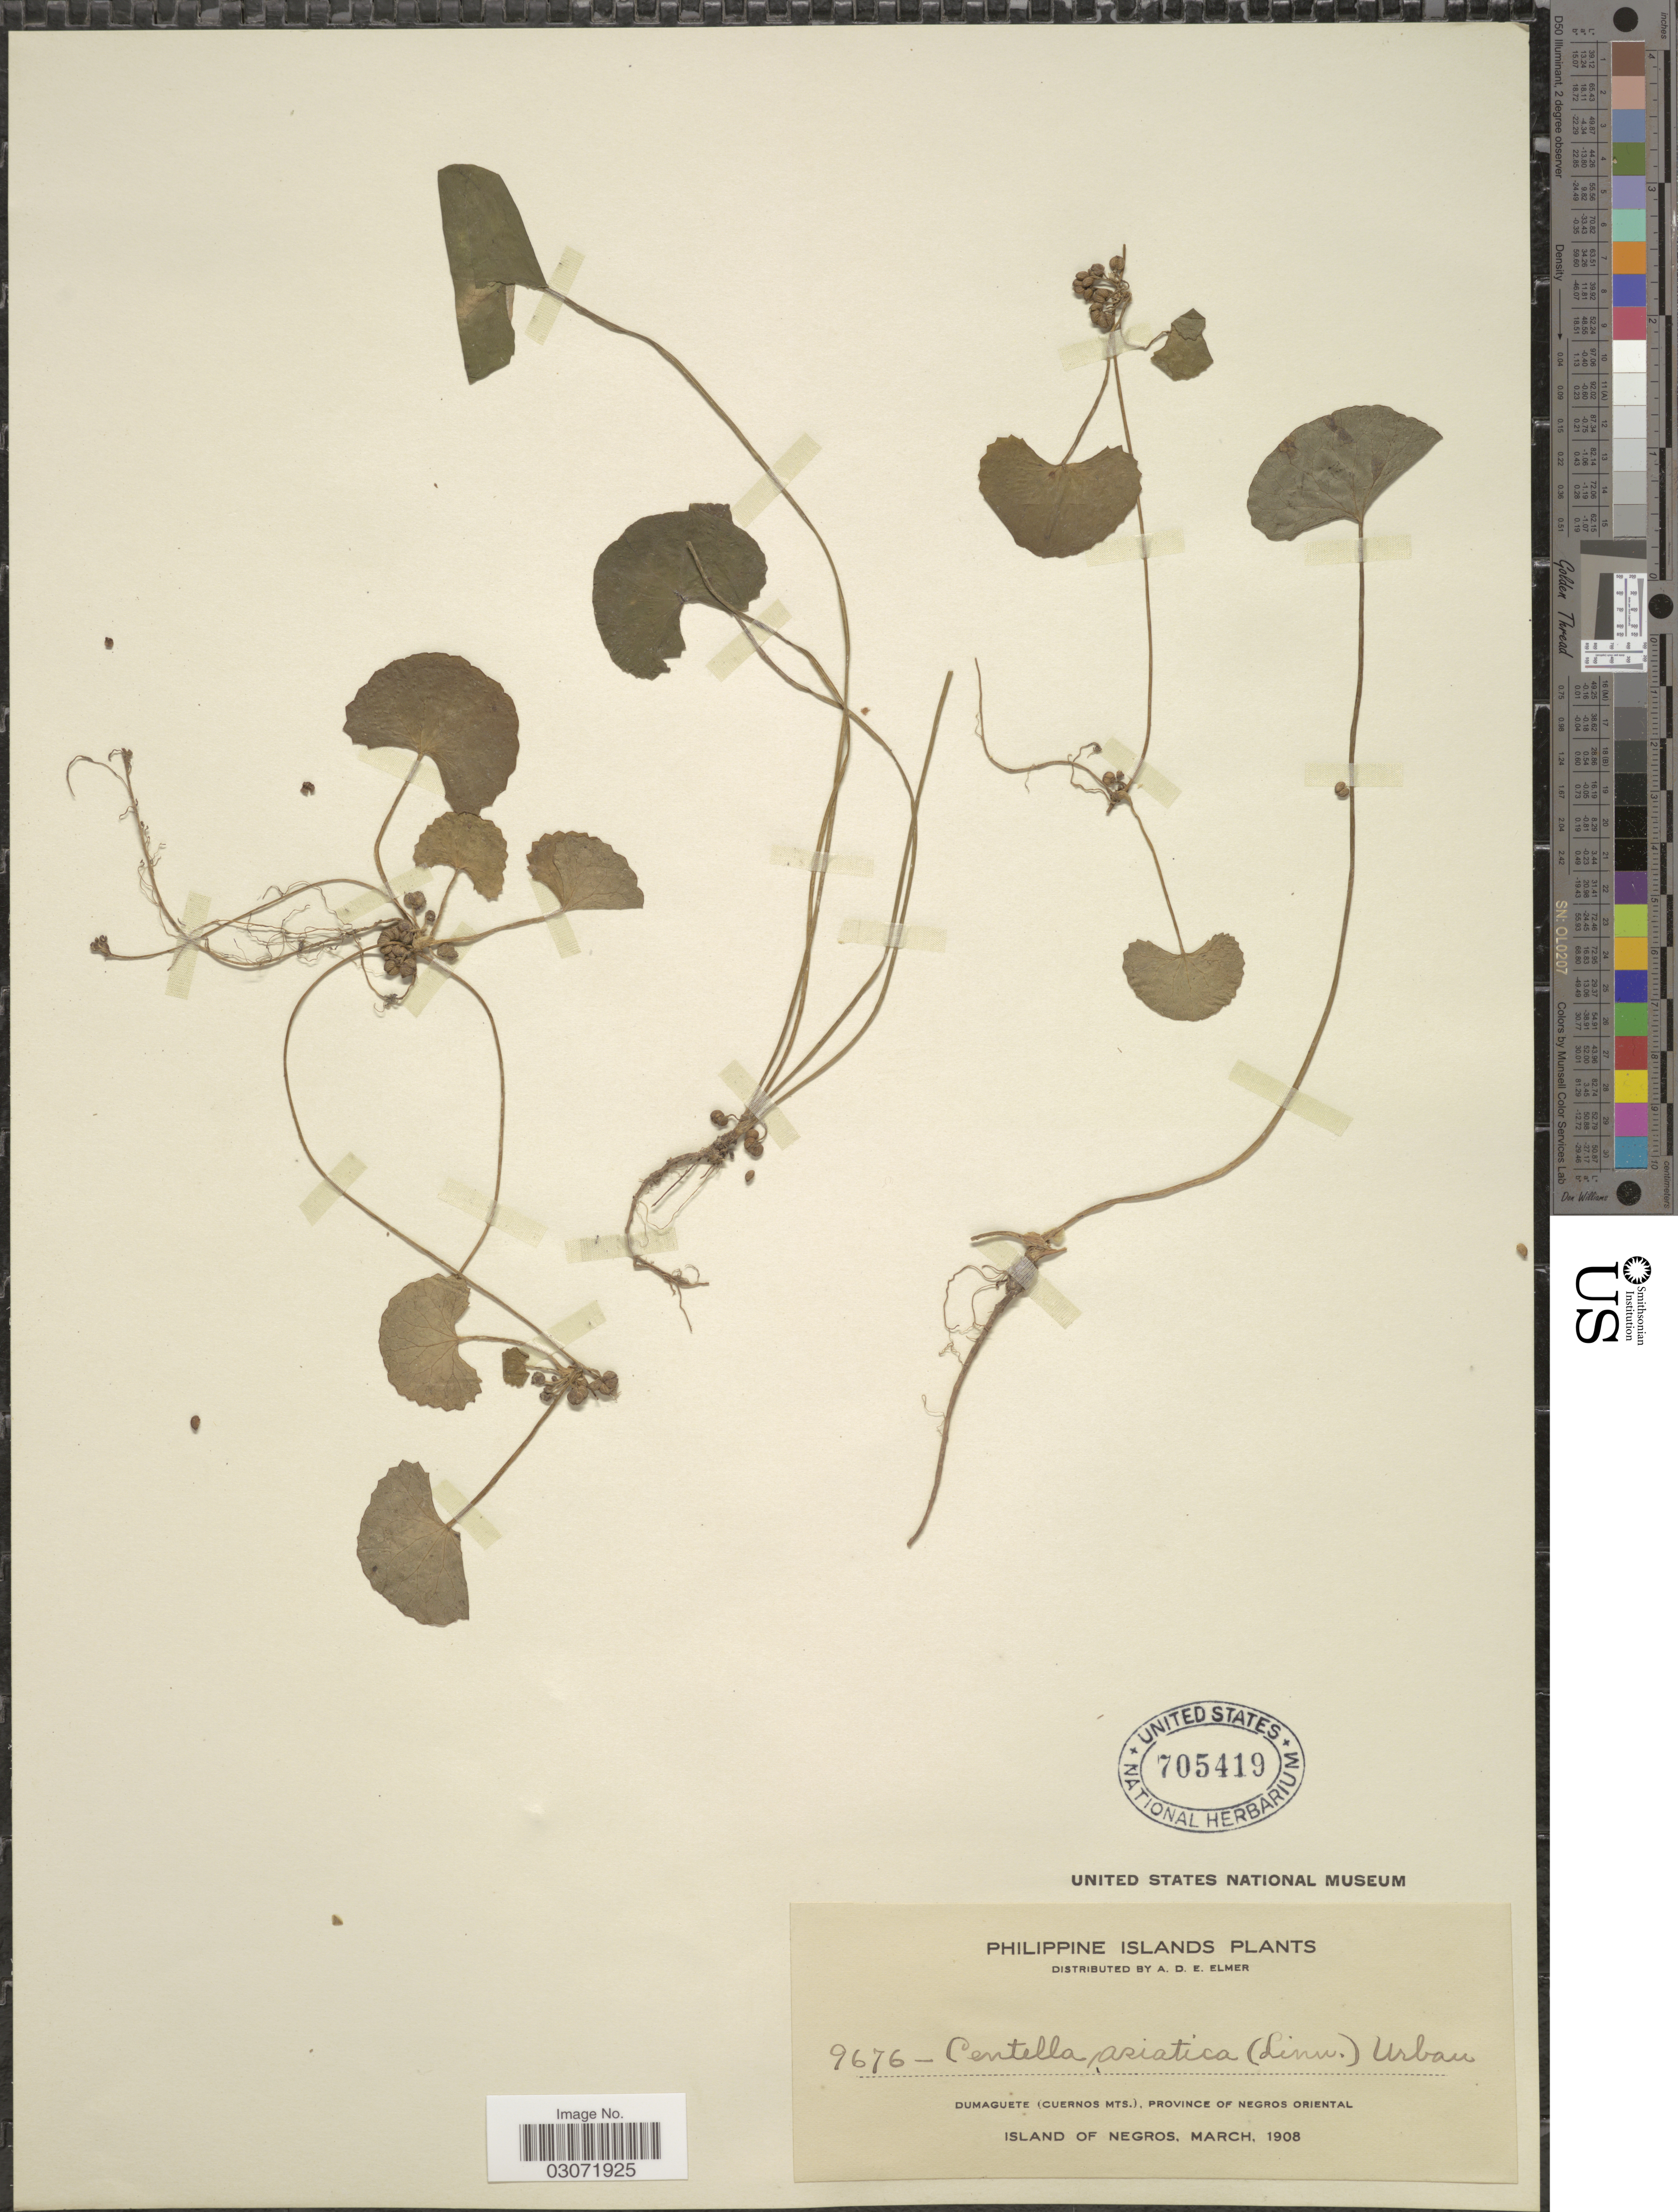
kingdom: Plantae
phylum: Tracheophyta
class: Magnoliopsida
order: Apiales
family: Apiaceae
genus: Centella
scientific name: Centella asiatica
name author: (L.) Urb.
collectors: A. D. E. Elmer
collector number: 9676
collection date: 1908-03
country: Philippines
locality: Dumaguete (Cuernos Mts.), Province of Negros Oriental. Island of Negros.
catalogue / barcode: US 705419